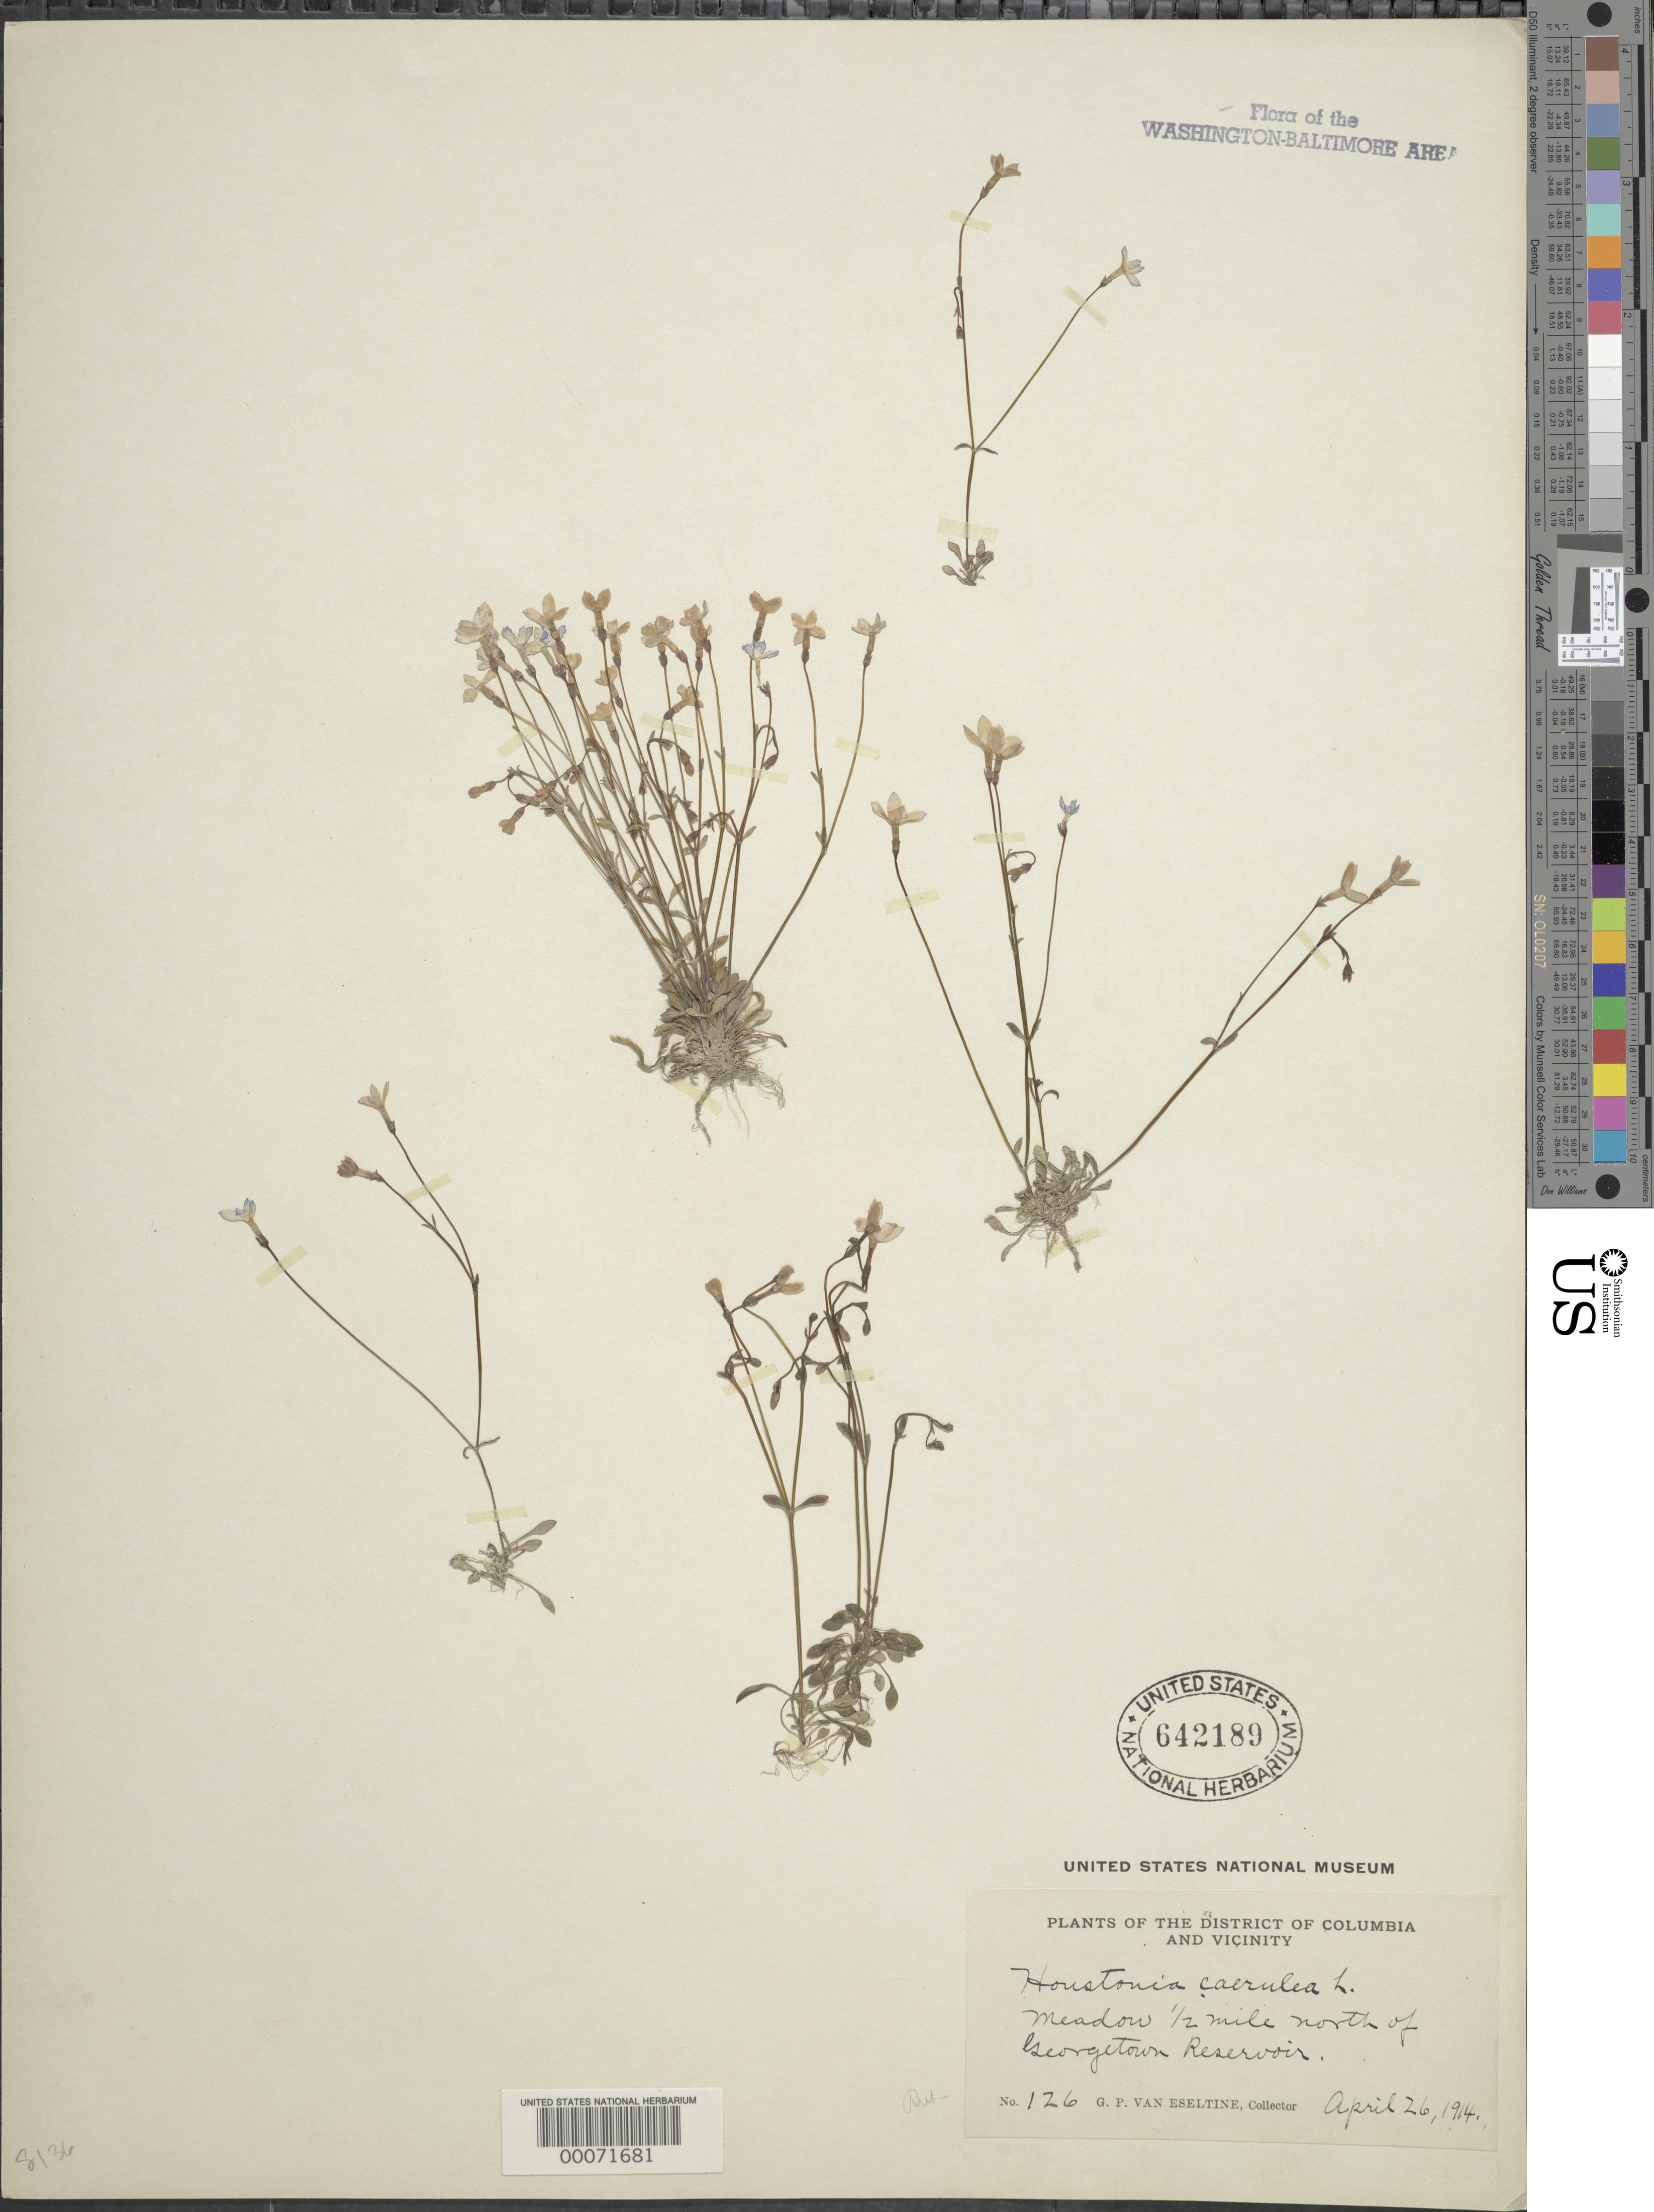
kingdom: Plantae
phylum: Tracheophyta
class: Magnoliopsida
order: Gentianales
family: Rubiaceae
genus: Houstonia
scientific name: Houstonia caerulea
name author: L.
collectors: G. P. Van Eseltine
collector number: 126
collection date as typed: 26 Apr 1914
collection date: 1914-04-26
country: United States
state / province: District of Columbia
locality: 1/2 Mile north of Georgetown Reservoir Rock Creek Park and Vicinity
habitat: Meadow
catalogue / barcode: US 642189